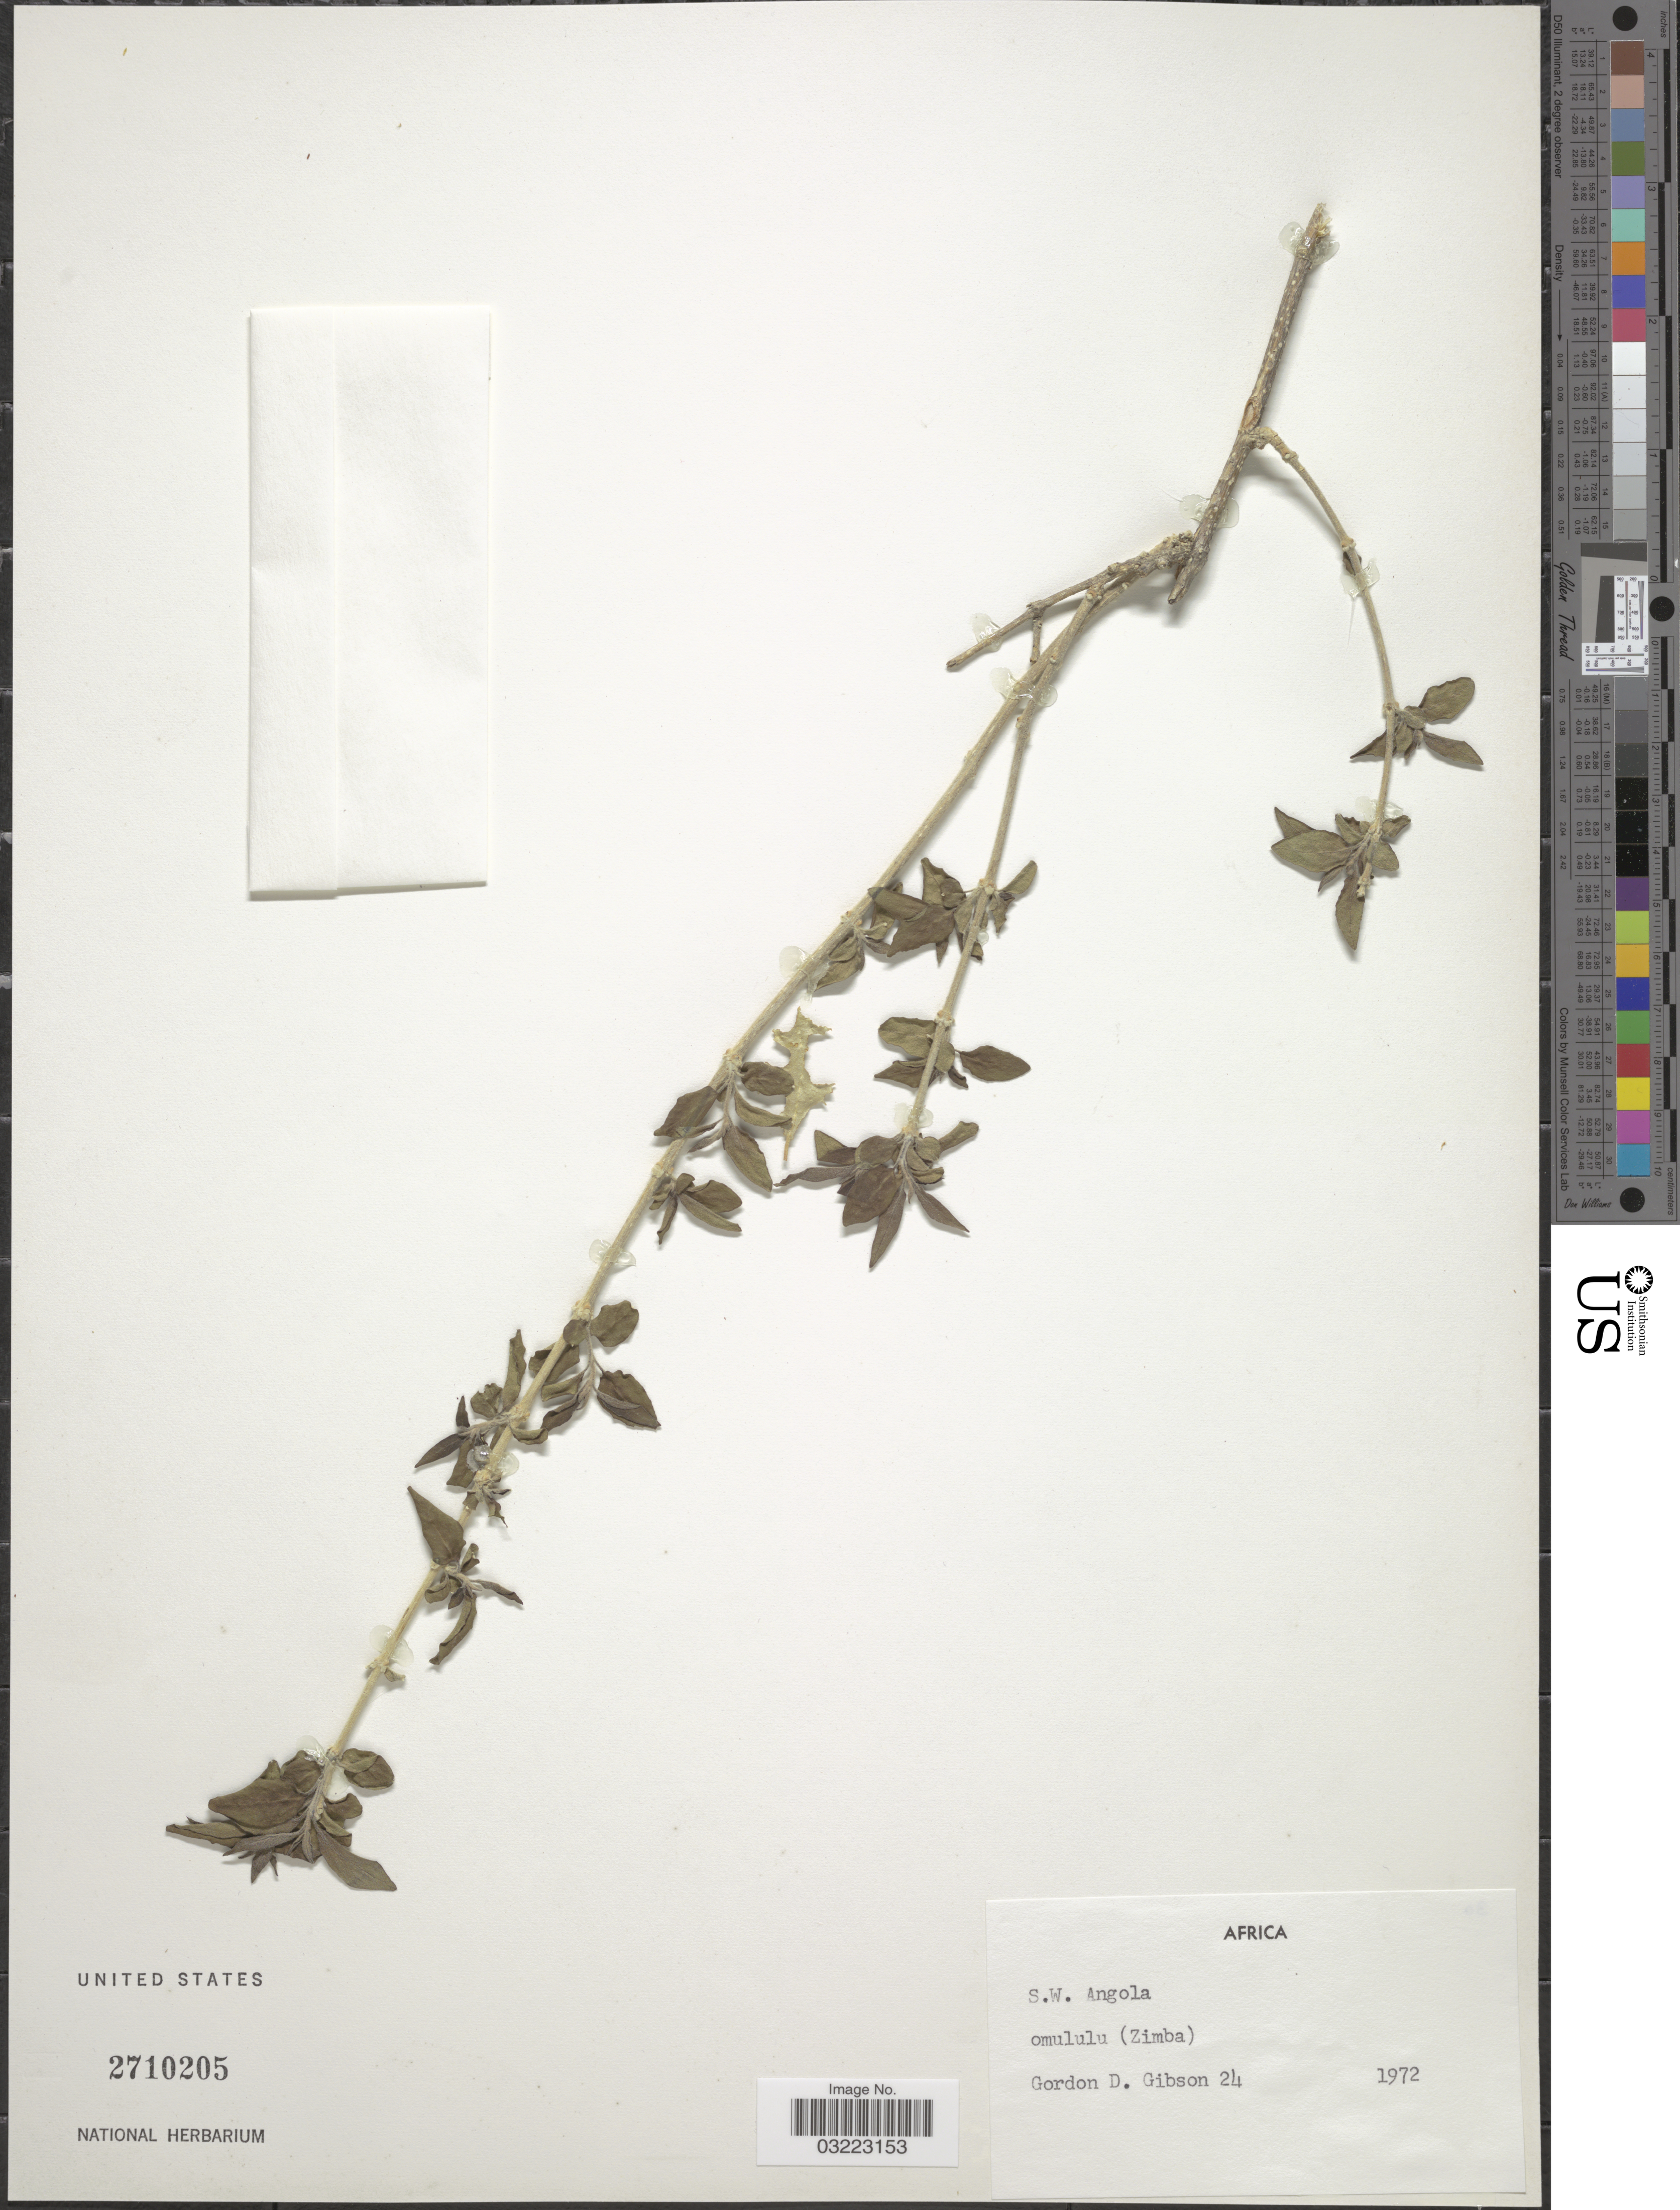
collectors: G. D. Gibson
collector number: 24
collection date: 1972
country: Angola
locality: S.W. Angola.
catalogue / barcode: US 2710205